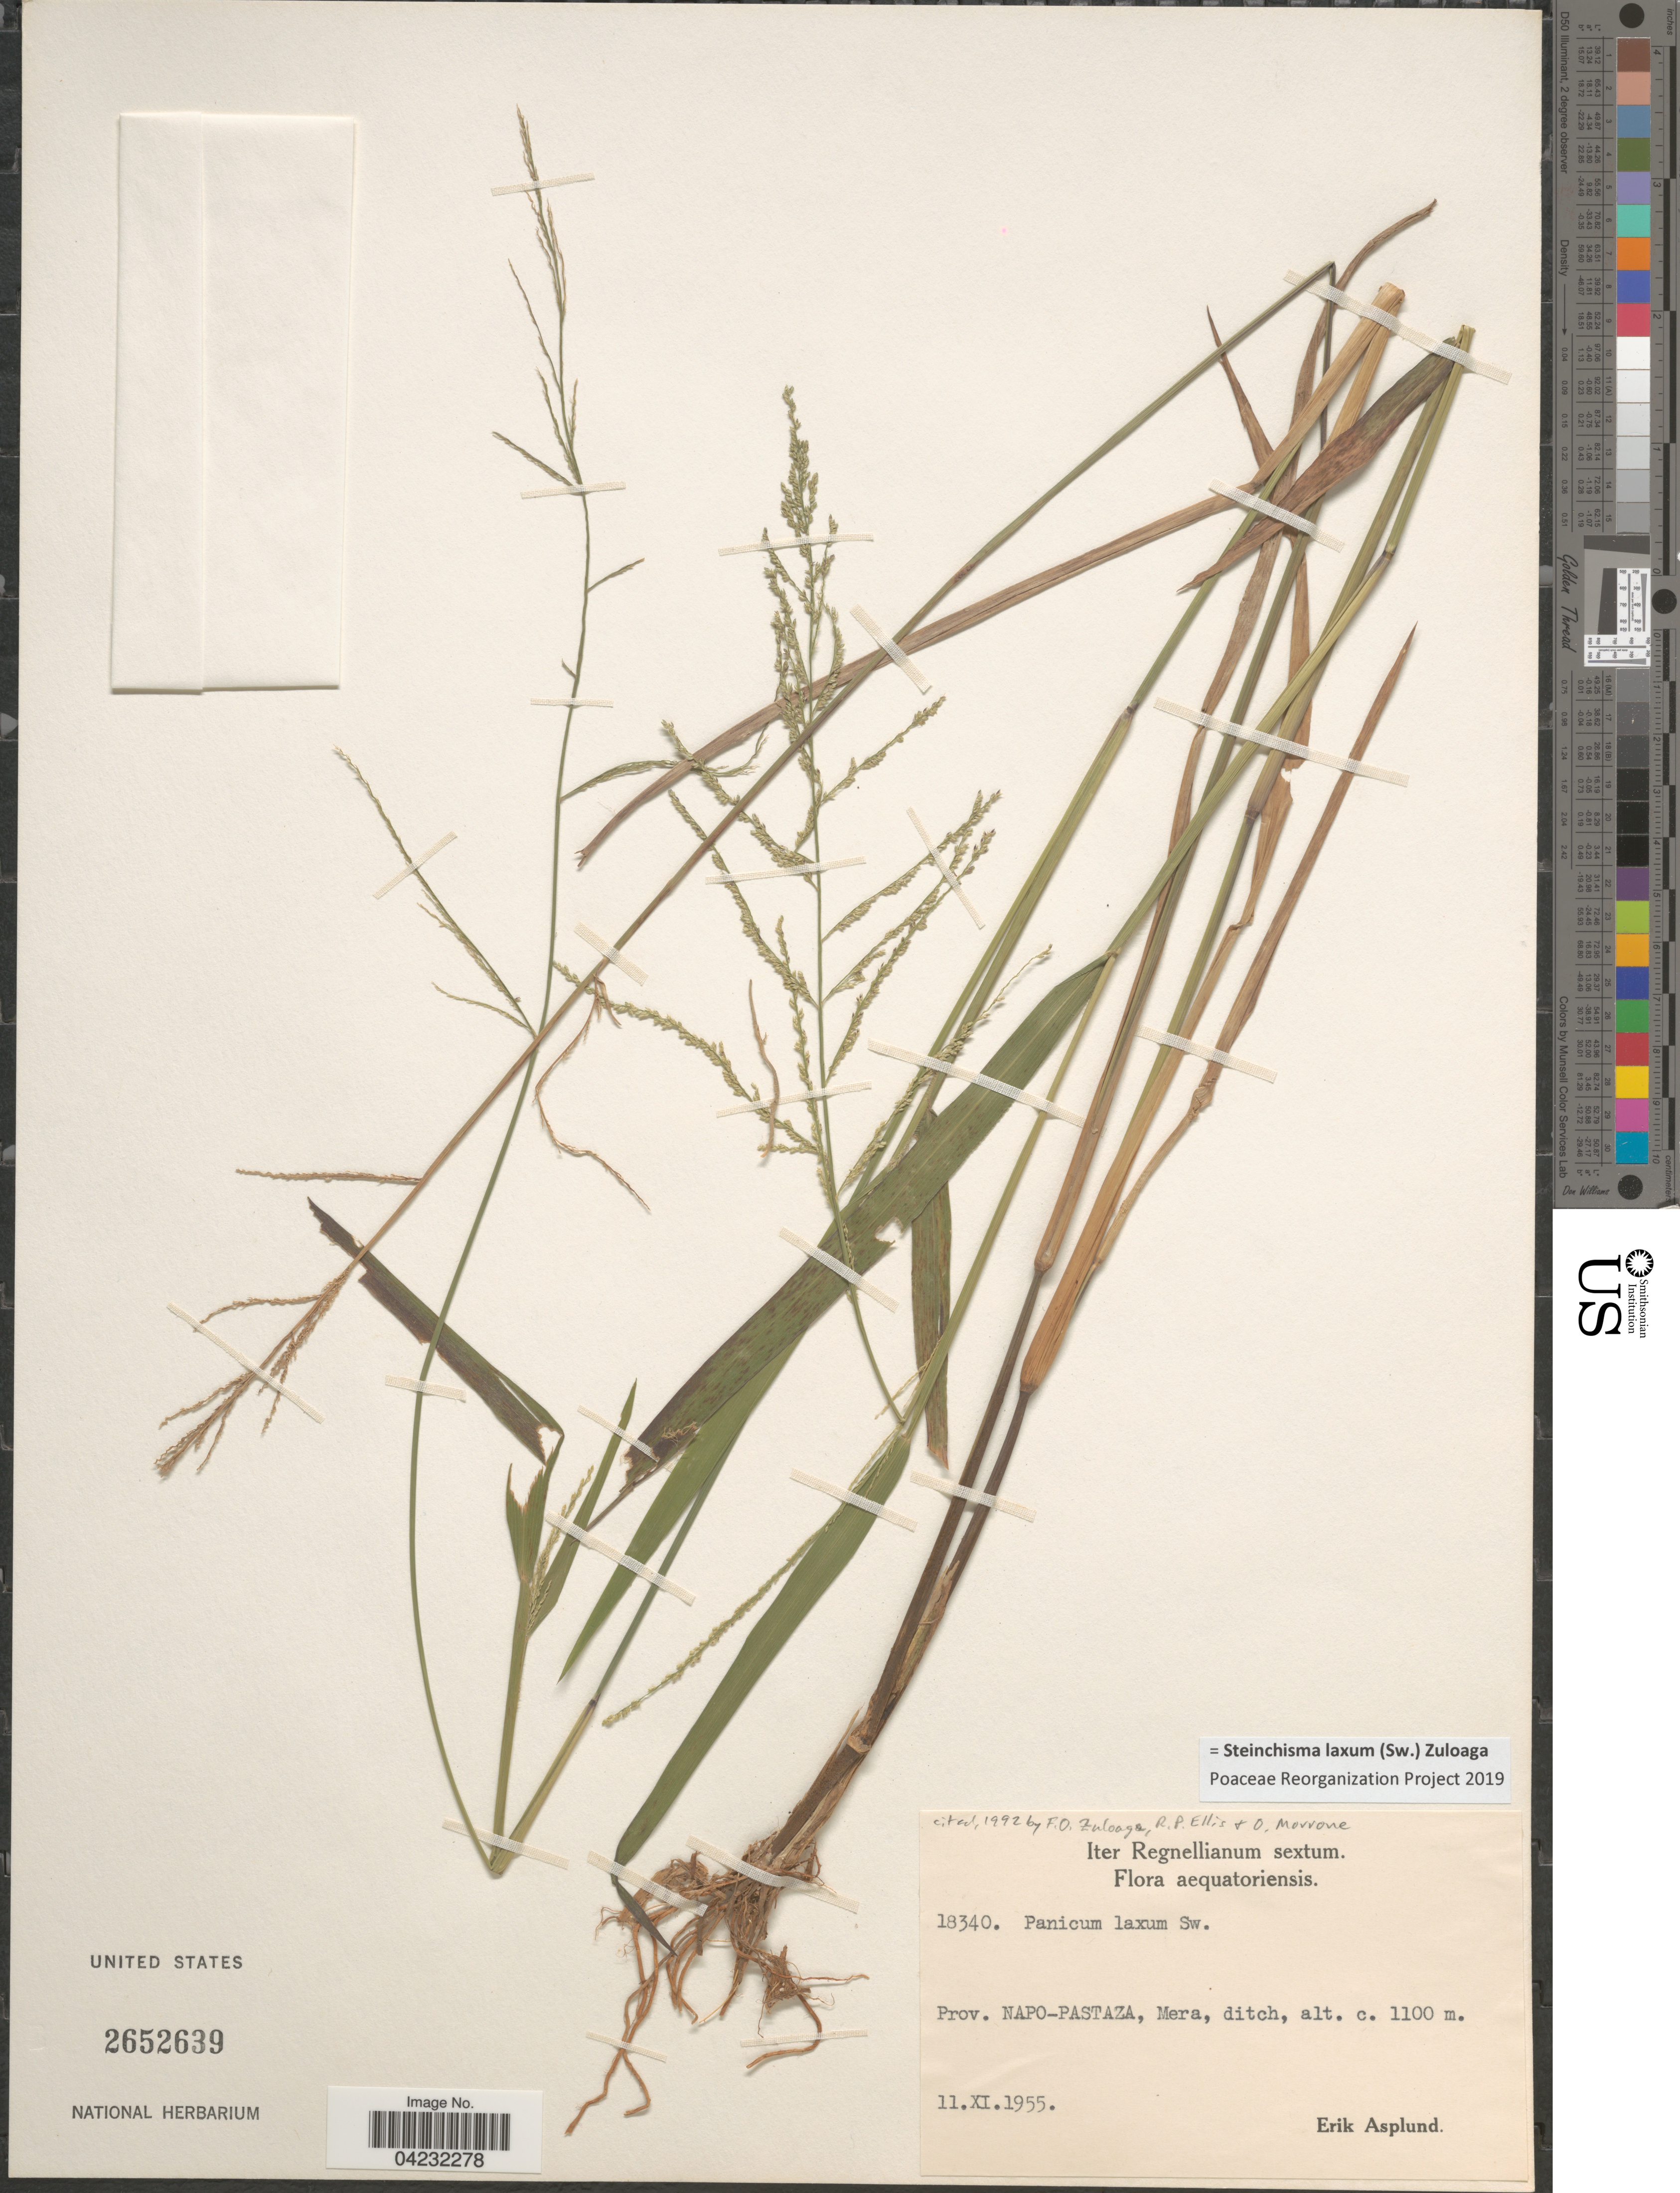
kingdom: Plantae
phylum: Tracheophyta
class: Liliopsida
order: Poales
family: Poaceae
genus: Steinchisma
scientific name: Steinchisma laxum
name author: (Sw.) Zuloaga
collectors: E. Asplund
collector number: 18340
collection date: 1955-11-11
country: Ecuador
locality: Iter Regnellianum sextum. Aequatoriensis. Prov. Napo-Pastaza, Mera, ditch.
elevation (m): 1100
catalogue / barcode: US 2652639